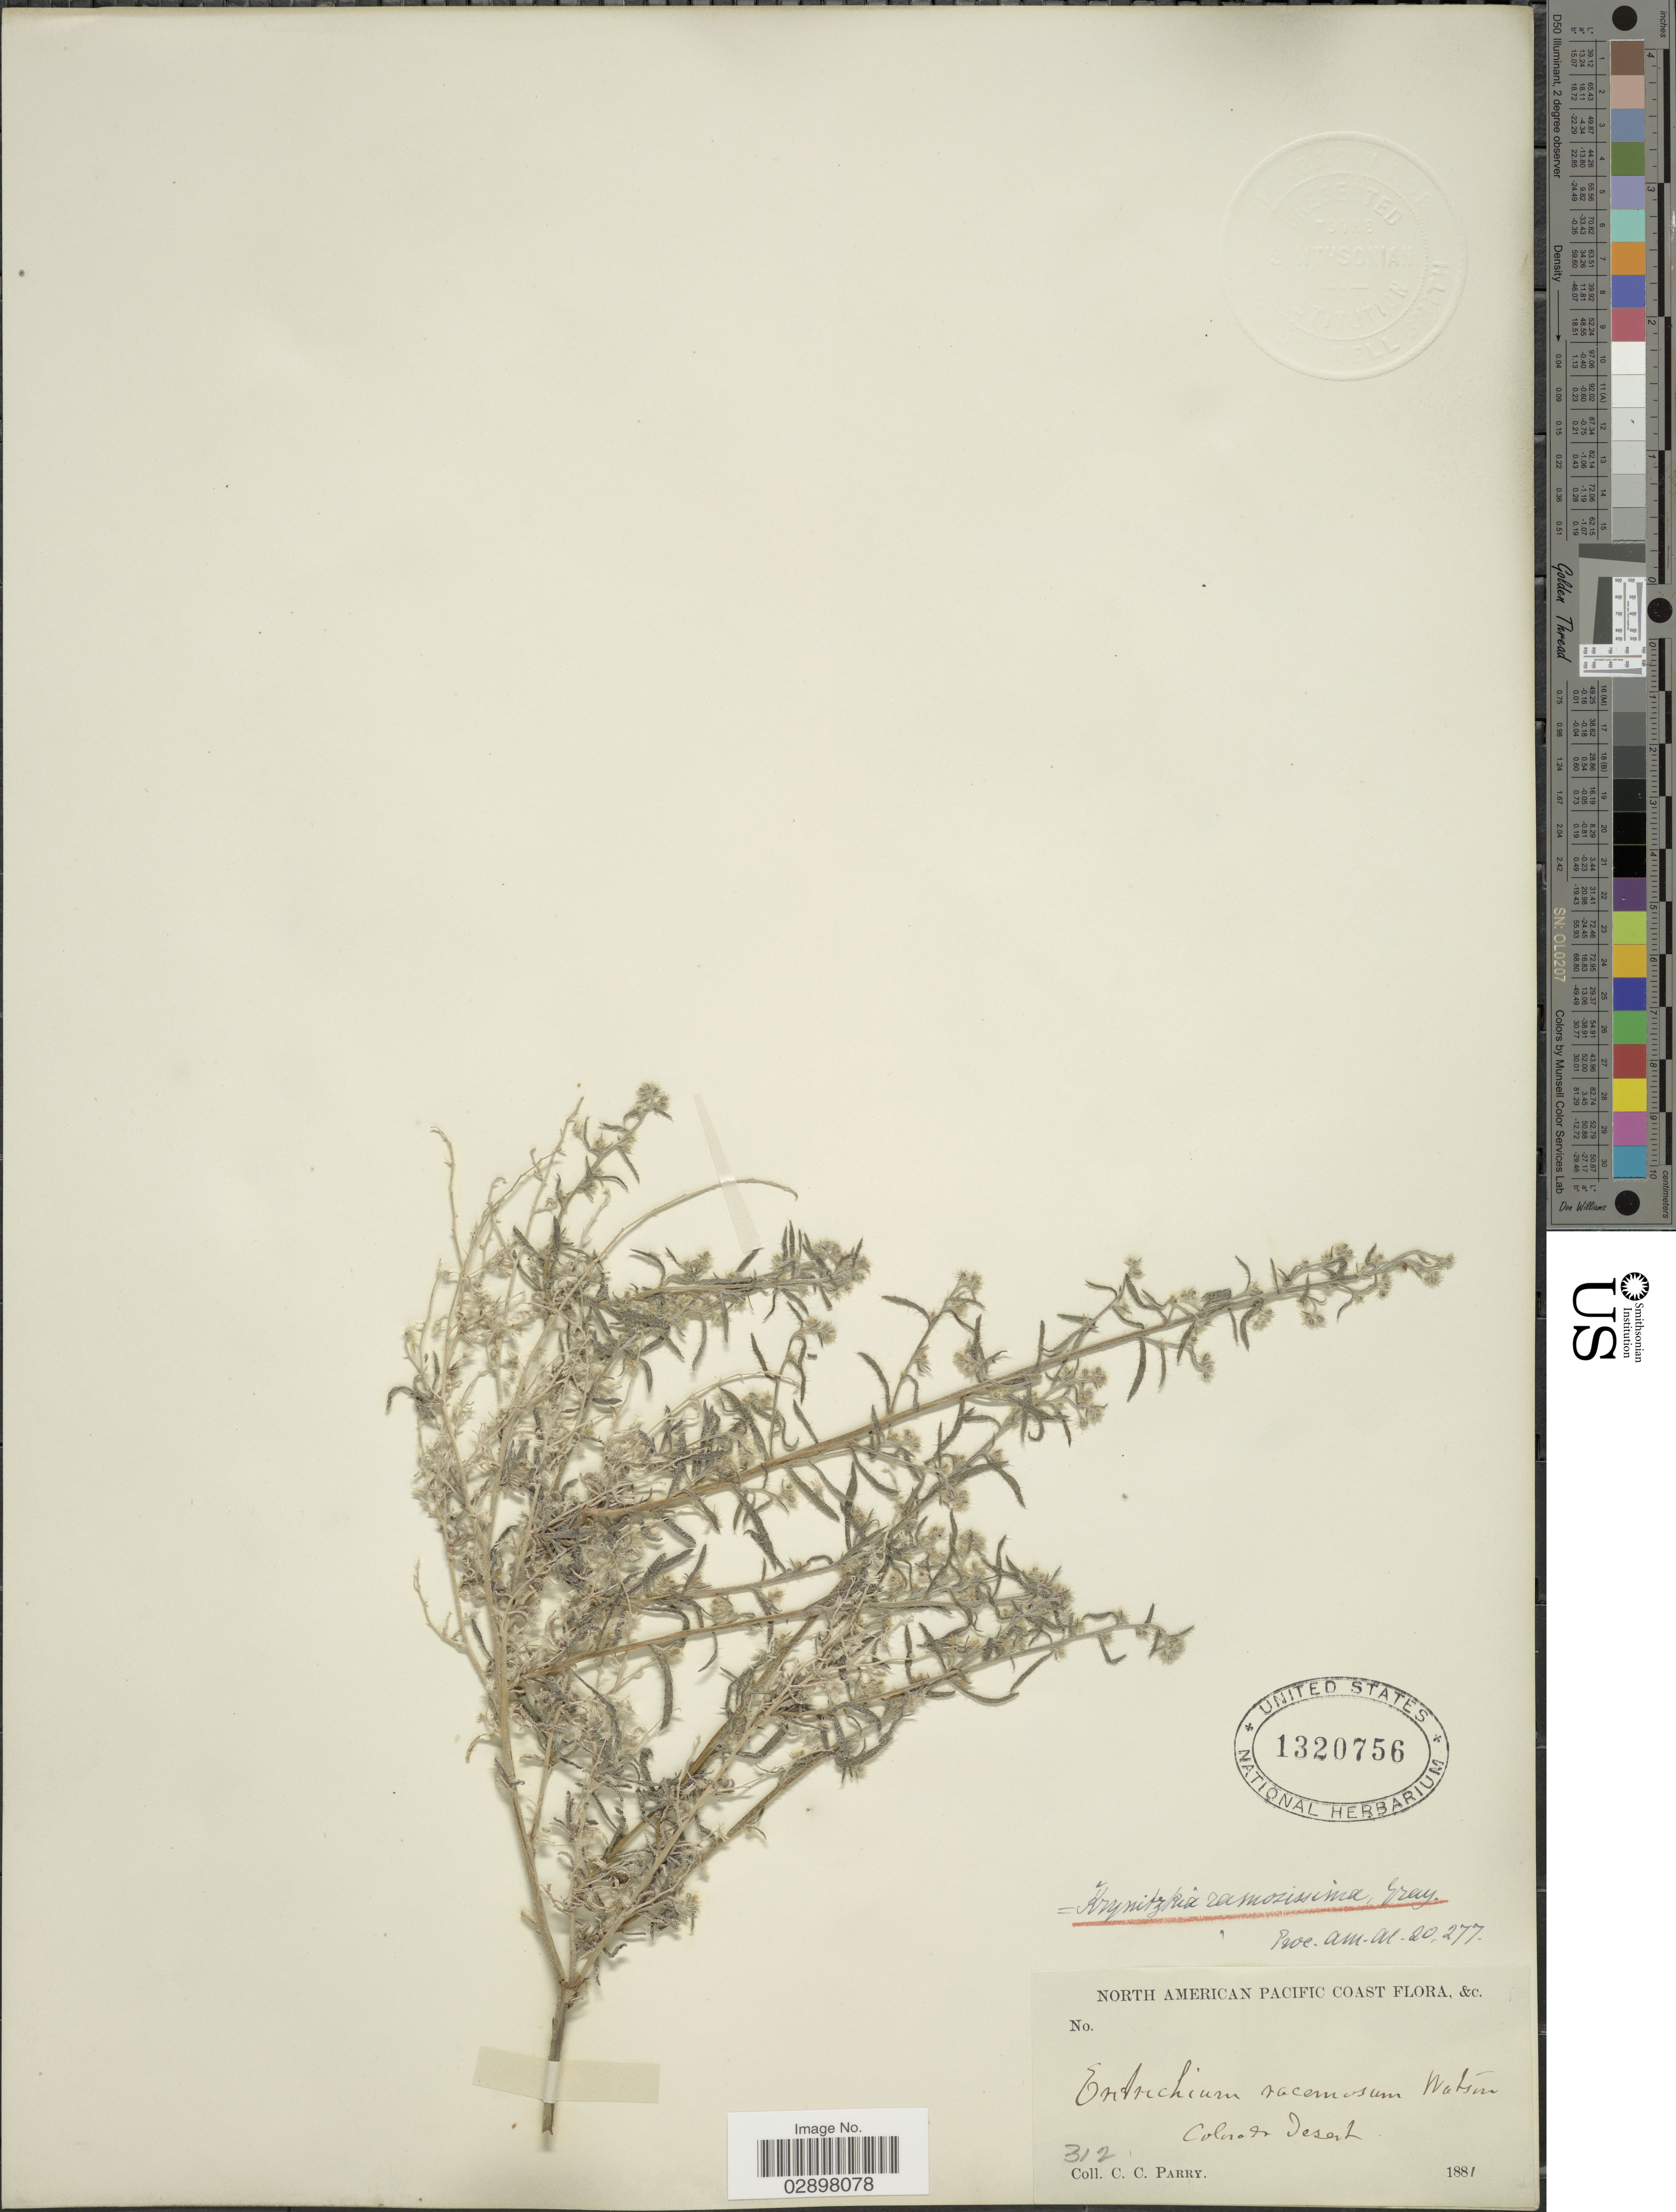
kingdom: Plantae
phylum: Tracheophyta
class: Magnoliopsida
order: Boraginales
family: Boraginaceae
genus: Cryptantha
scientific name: Cryptantha racemosa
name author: (S. Watson) Greene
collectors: C. C. Parry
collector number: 312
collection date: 1881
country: United States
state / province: California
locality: Pacific Coast, Colorado Desert.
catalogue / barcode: US 1320756